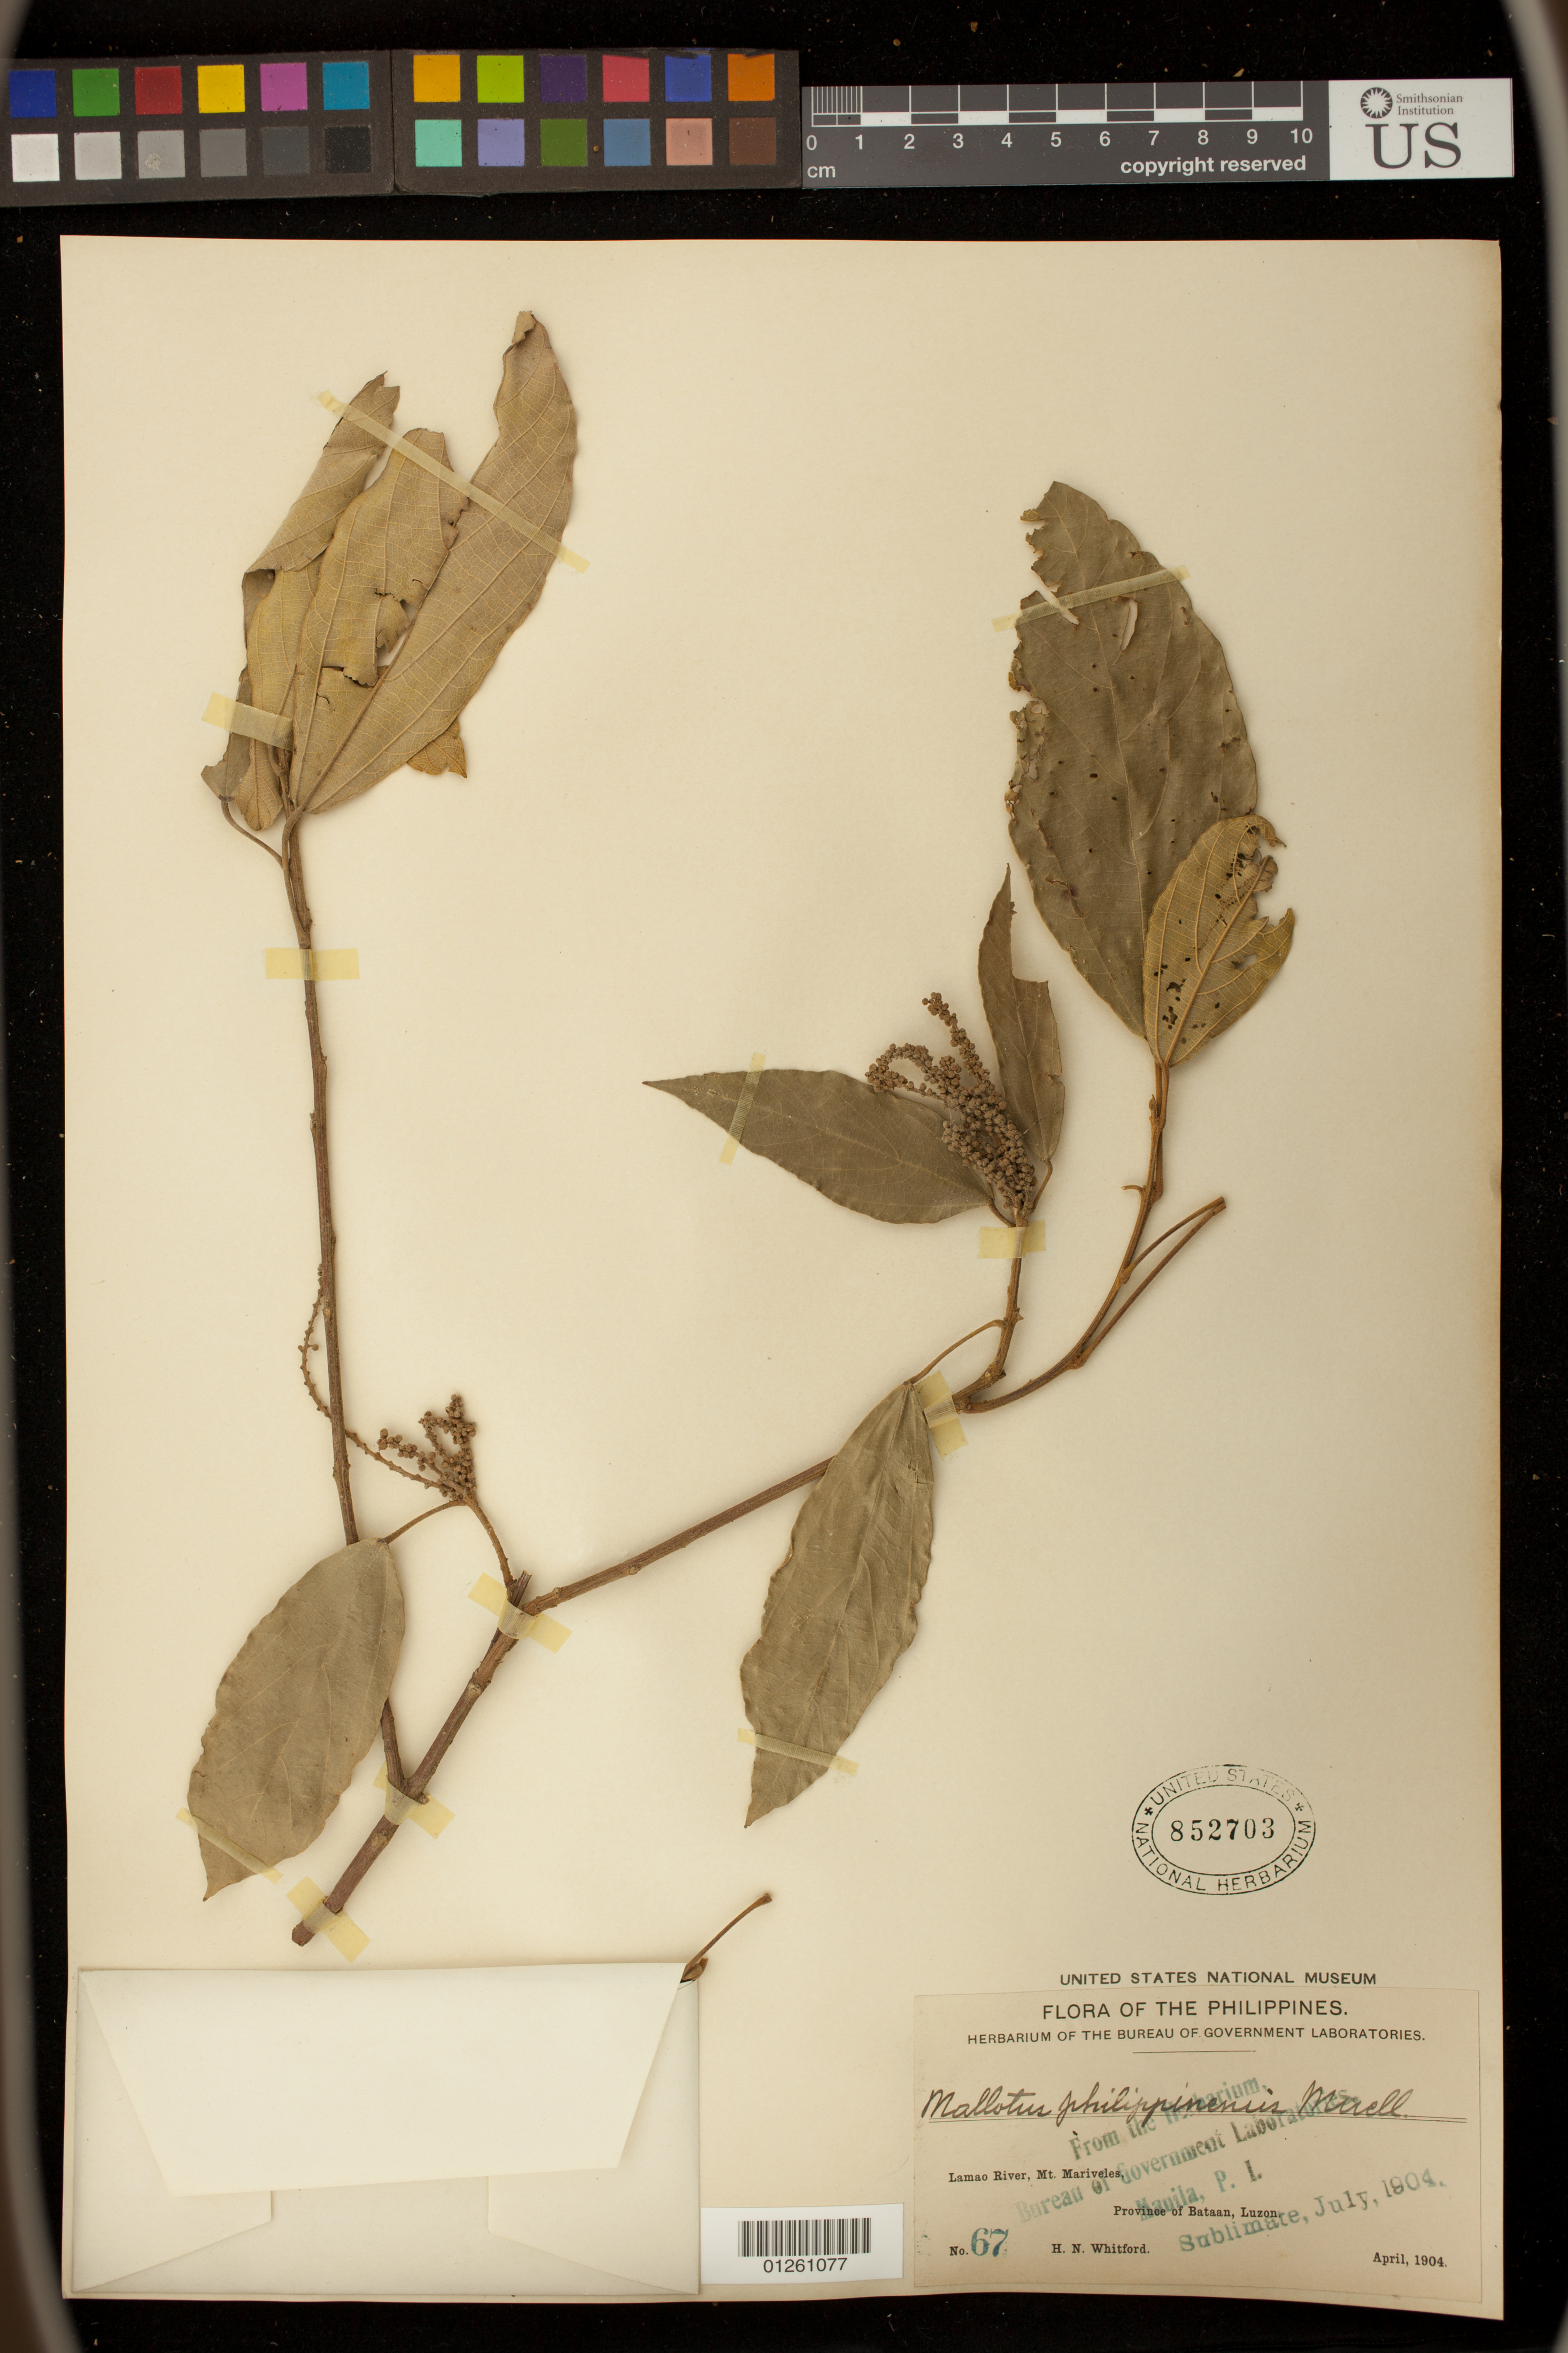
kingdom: Plantae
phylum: Tracheophyta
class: Magnoliopsida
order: Malpighiales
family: Euphorbiaceae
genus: Mallotus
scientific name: Mallotus philippensis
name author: (Lam.) Müll. Arg.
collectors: H. N. Whitford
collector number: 67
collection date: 1904-04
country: Philippines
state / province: Central Luzon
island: Luzon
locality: Lamao River, Mt. Mariveles, Province of Bataan, Luzon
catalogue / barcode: US 852703